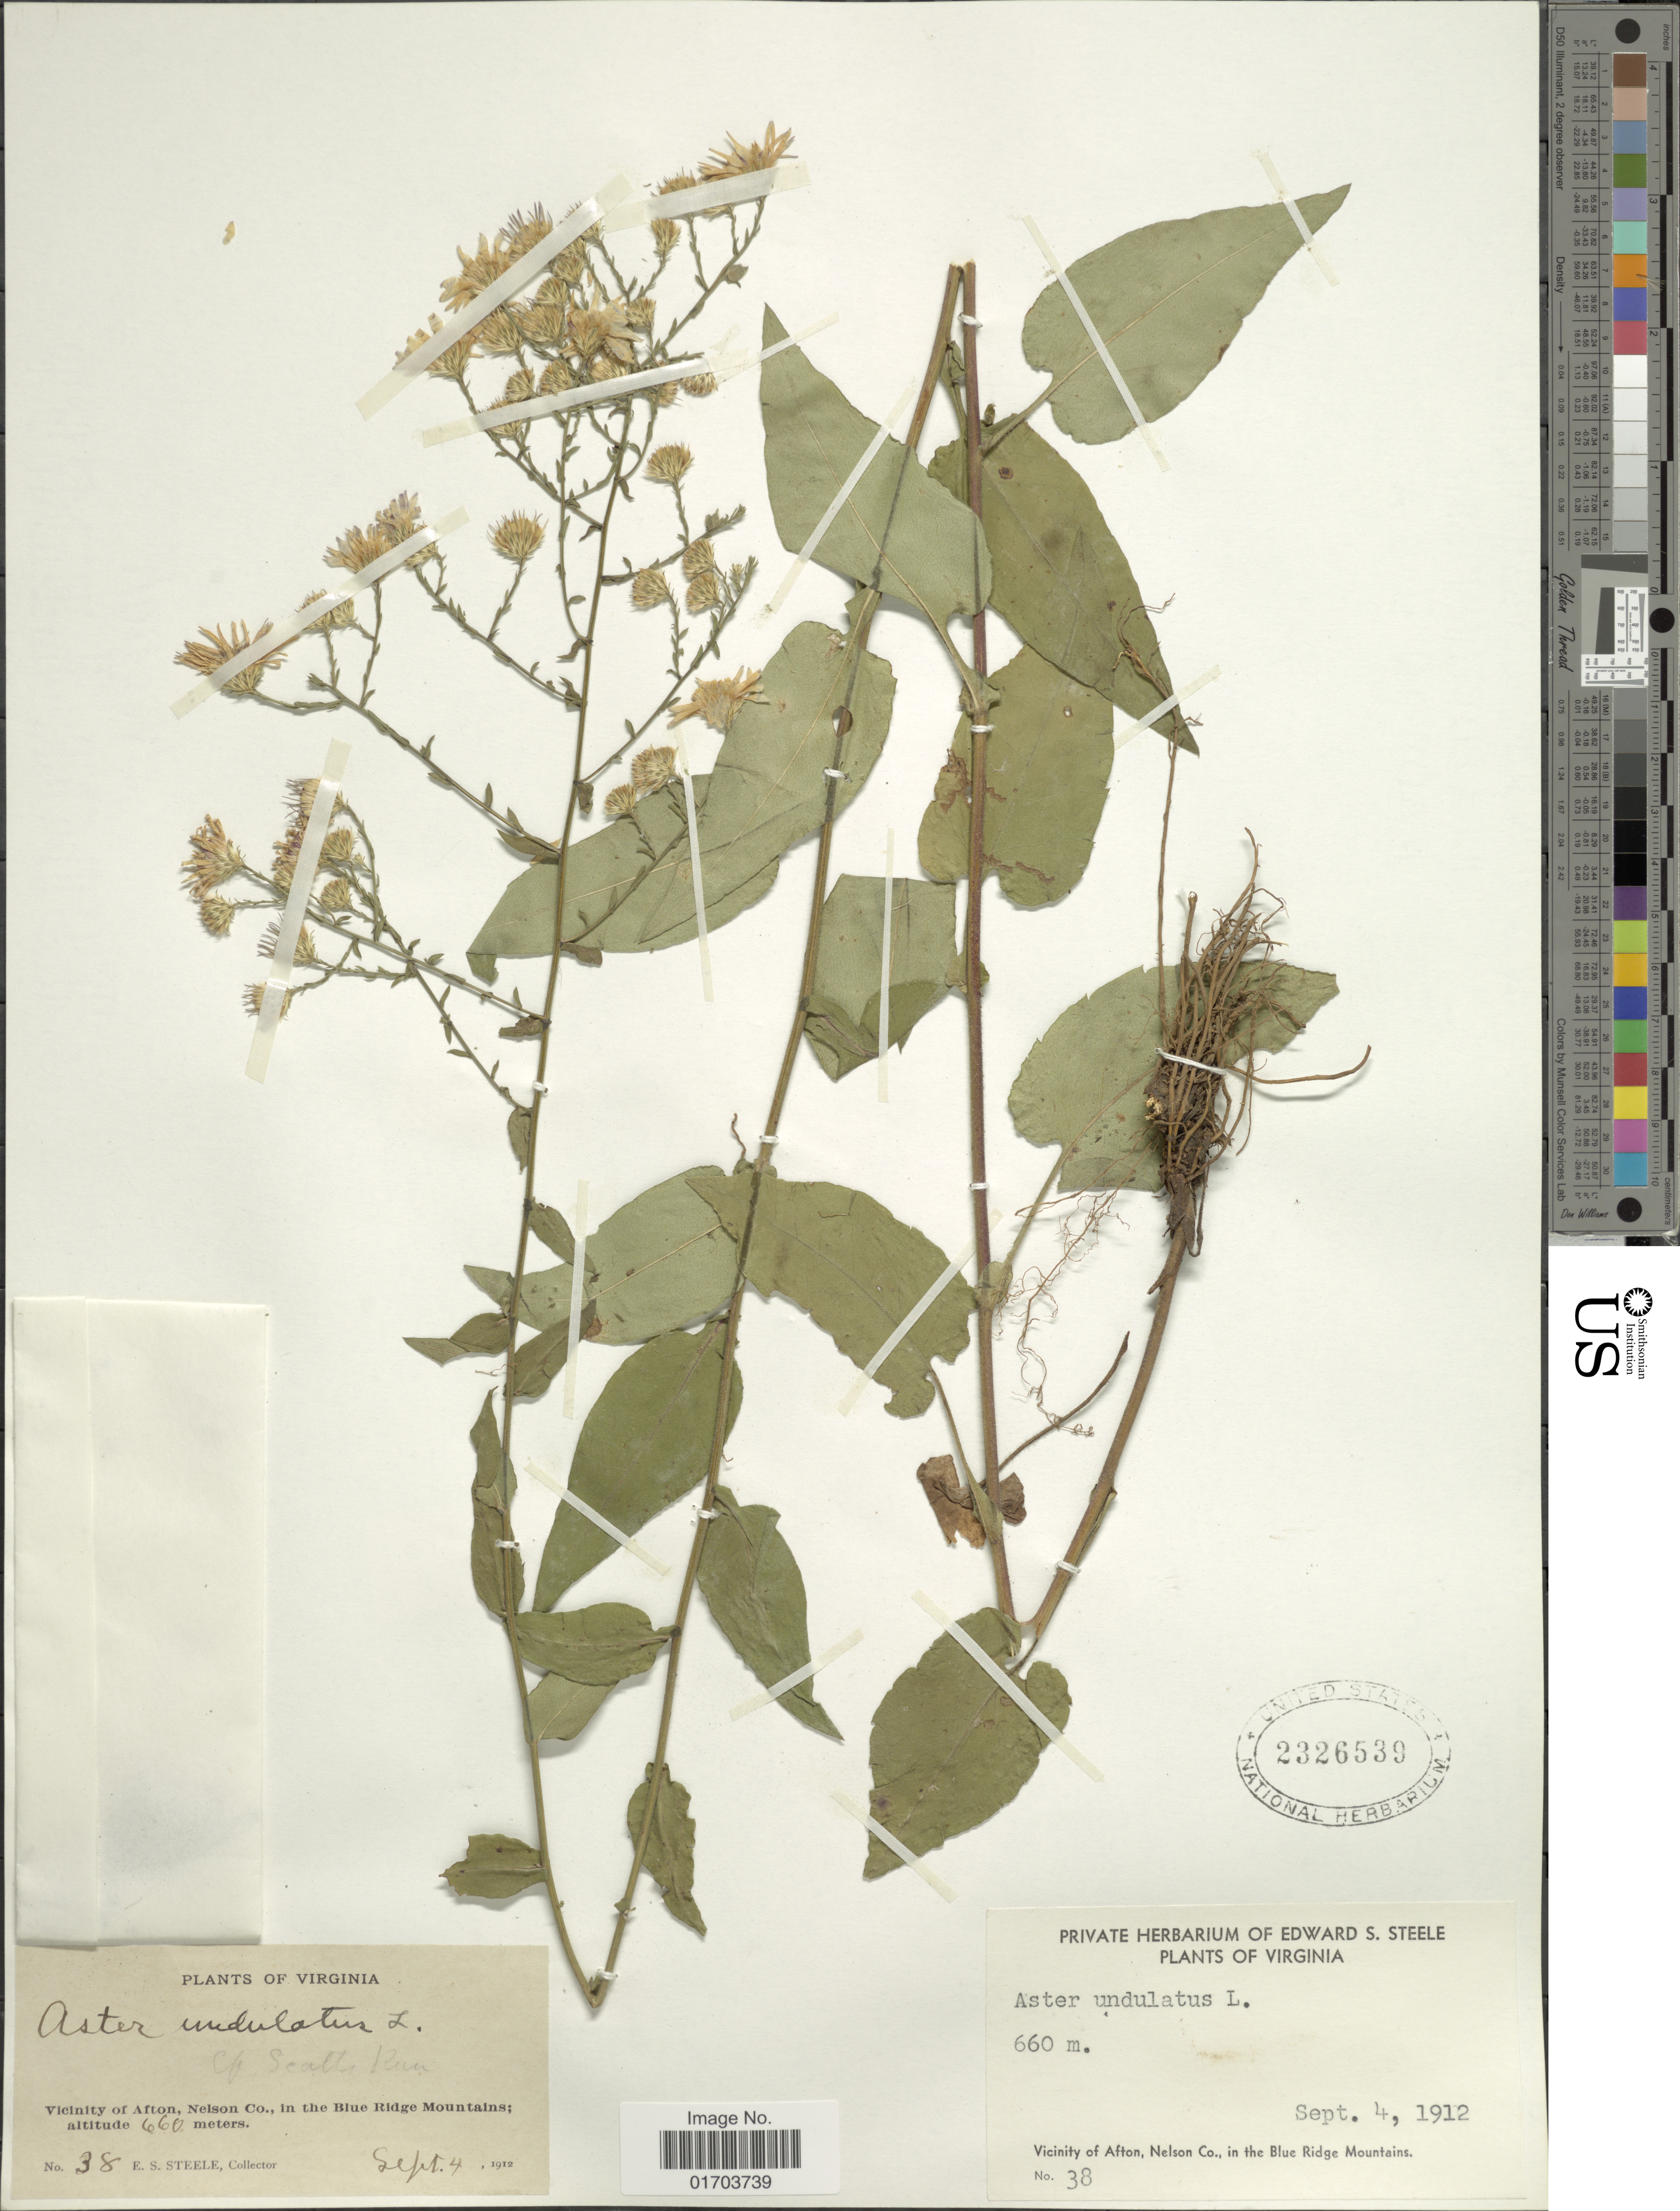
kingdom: Plantae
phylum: Tracheophyta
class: Magnoliopsida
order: Asterales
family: Asteraceae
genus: Symphyotrichum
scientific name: Symphyotrichum undulatum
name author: (L.) G.L. Nesom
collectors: E. Steele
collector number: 38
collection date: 1912-09-04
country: United States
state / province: Virginia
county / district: Nelson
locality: Virginia. Vicinity of Afton, Nelson Co., in the Blue Ridge Mountains.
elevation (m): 660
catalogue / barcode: US 2326539